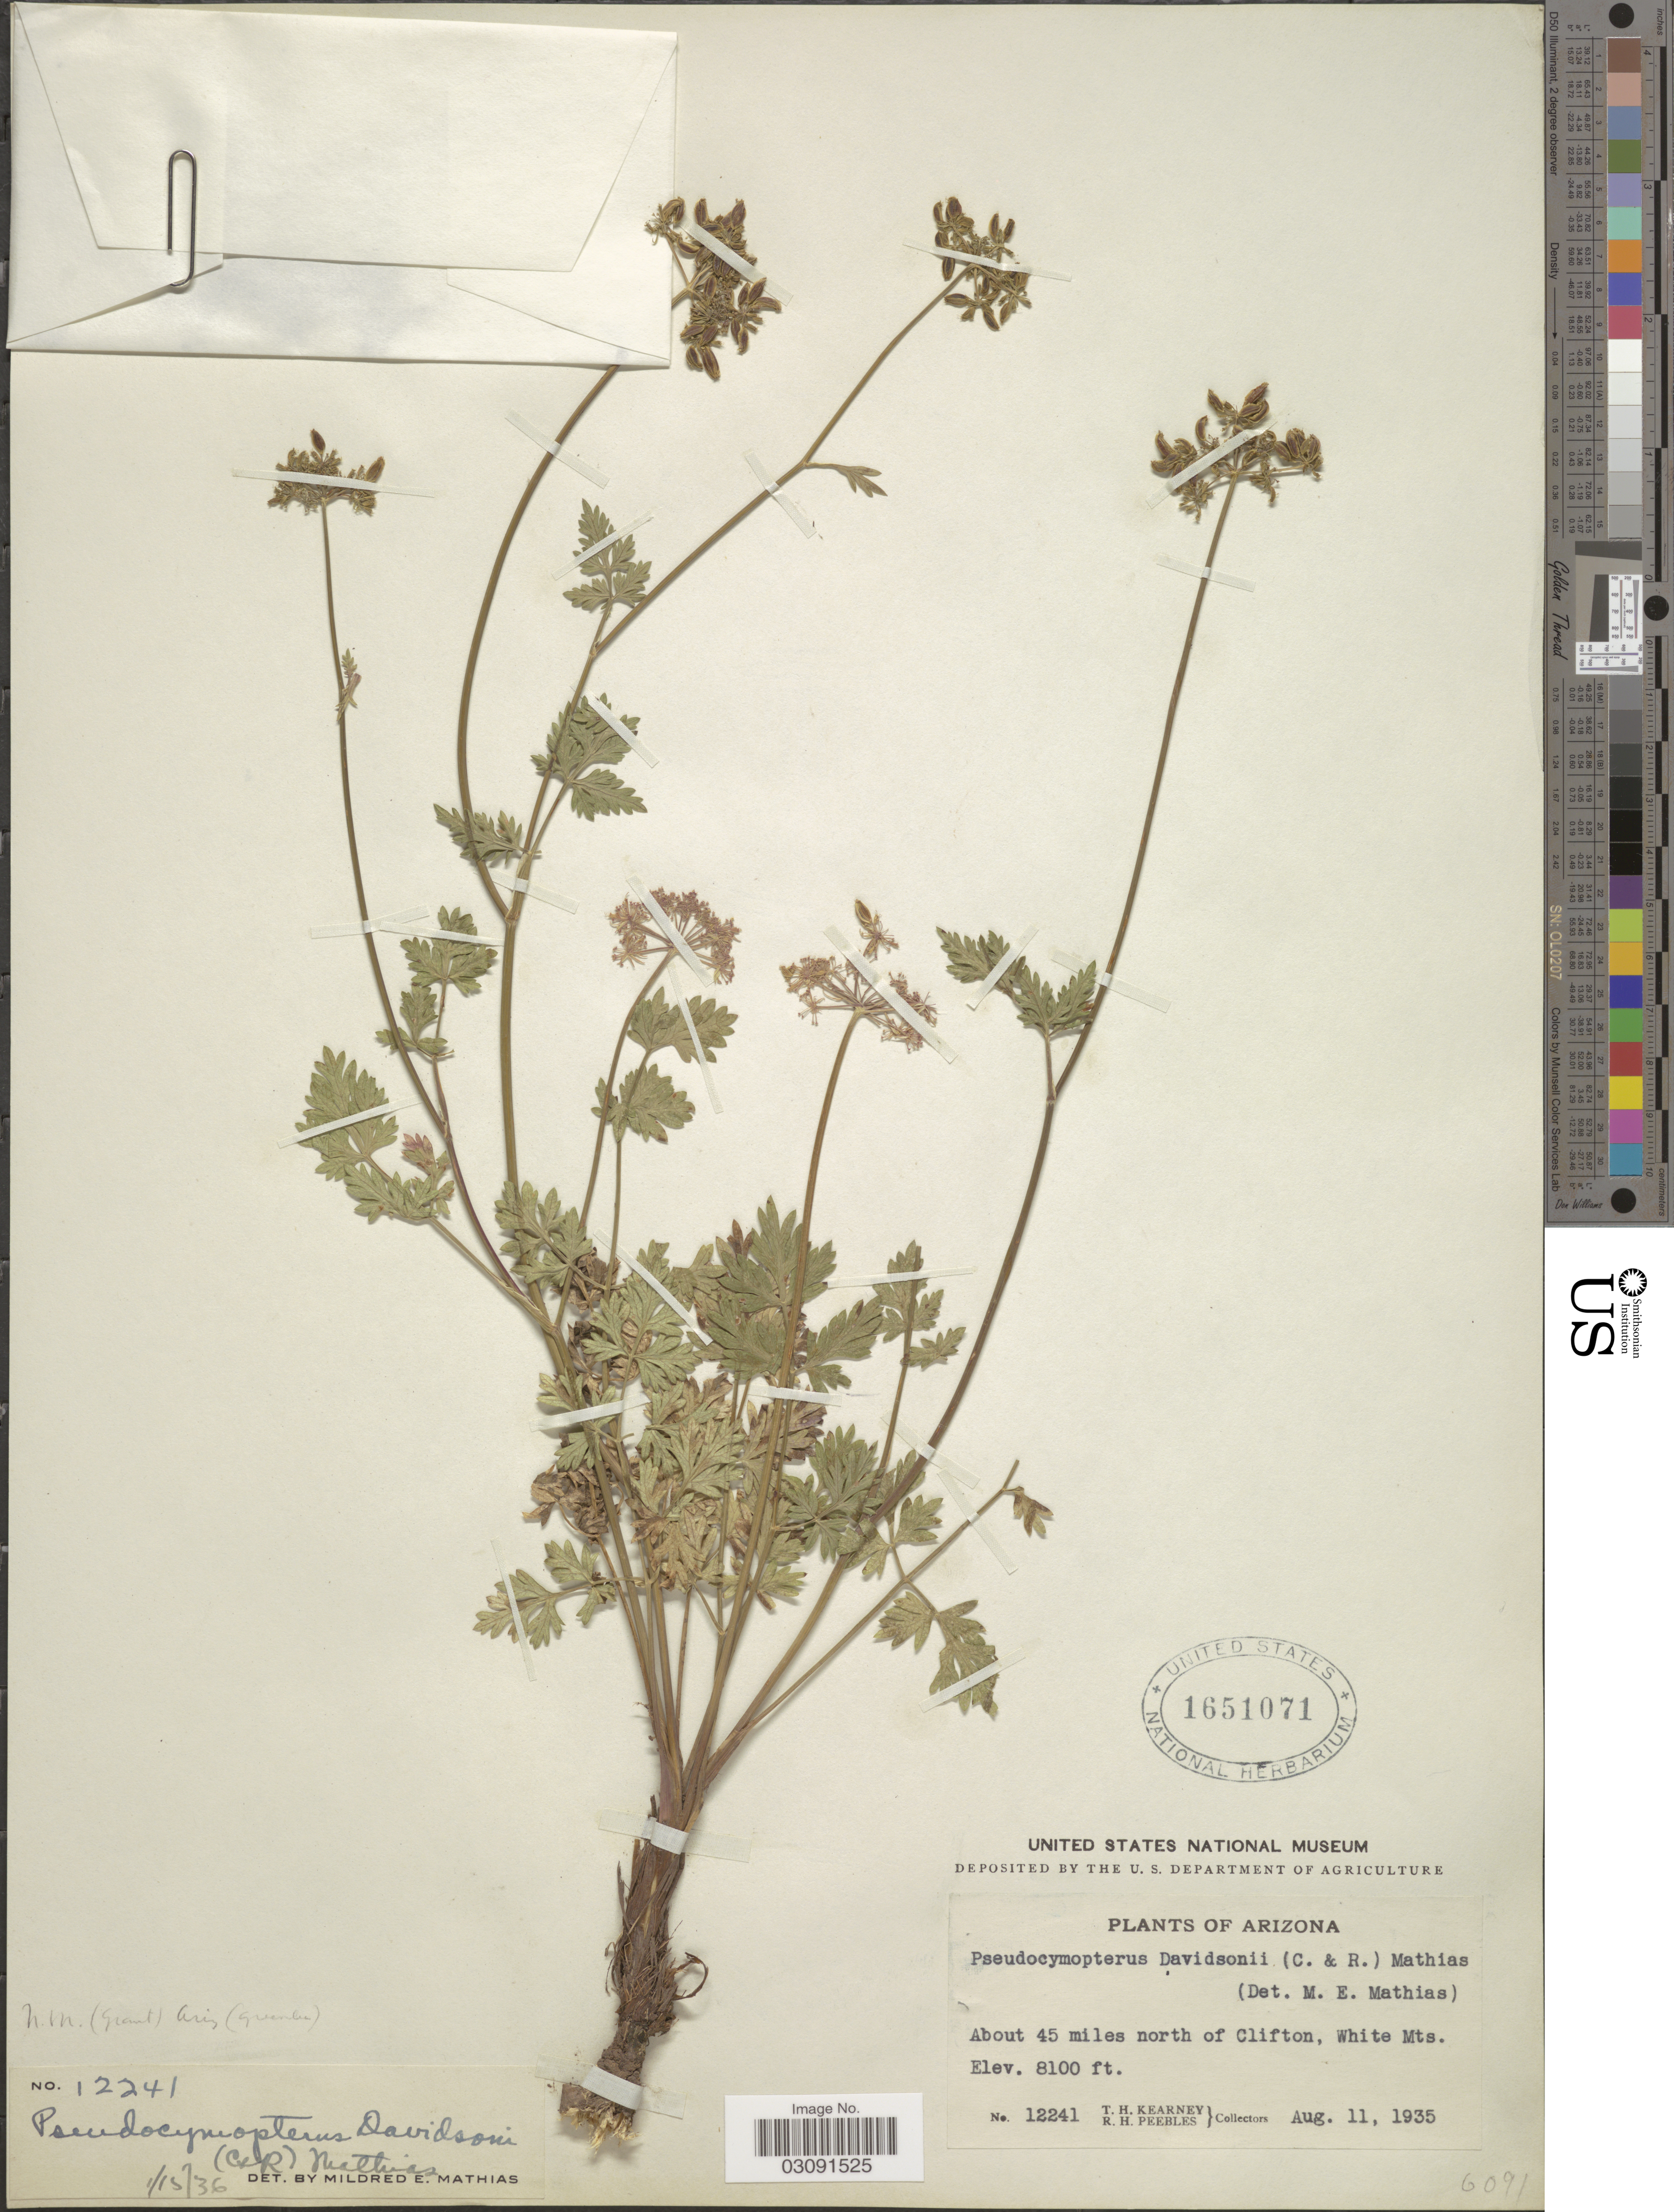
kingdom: Plantae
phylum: Tracheophyta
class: Magnoliopsida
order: Apiales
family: Apiaceae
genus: Pseudocymopterus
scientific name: Pseudocymopterus davidsonii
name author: (J.M. Coult. & Rose) Mathias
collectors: T. H. Kearney & R. H. Peebles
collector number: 12241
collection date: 1935-08-11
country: United States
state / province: Arizona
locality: About 45 miles north of Clifton, White Mts.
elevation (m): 2469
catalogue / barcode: US 1651071